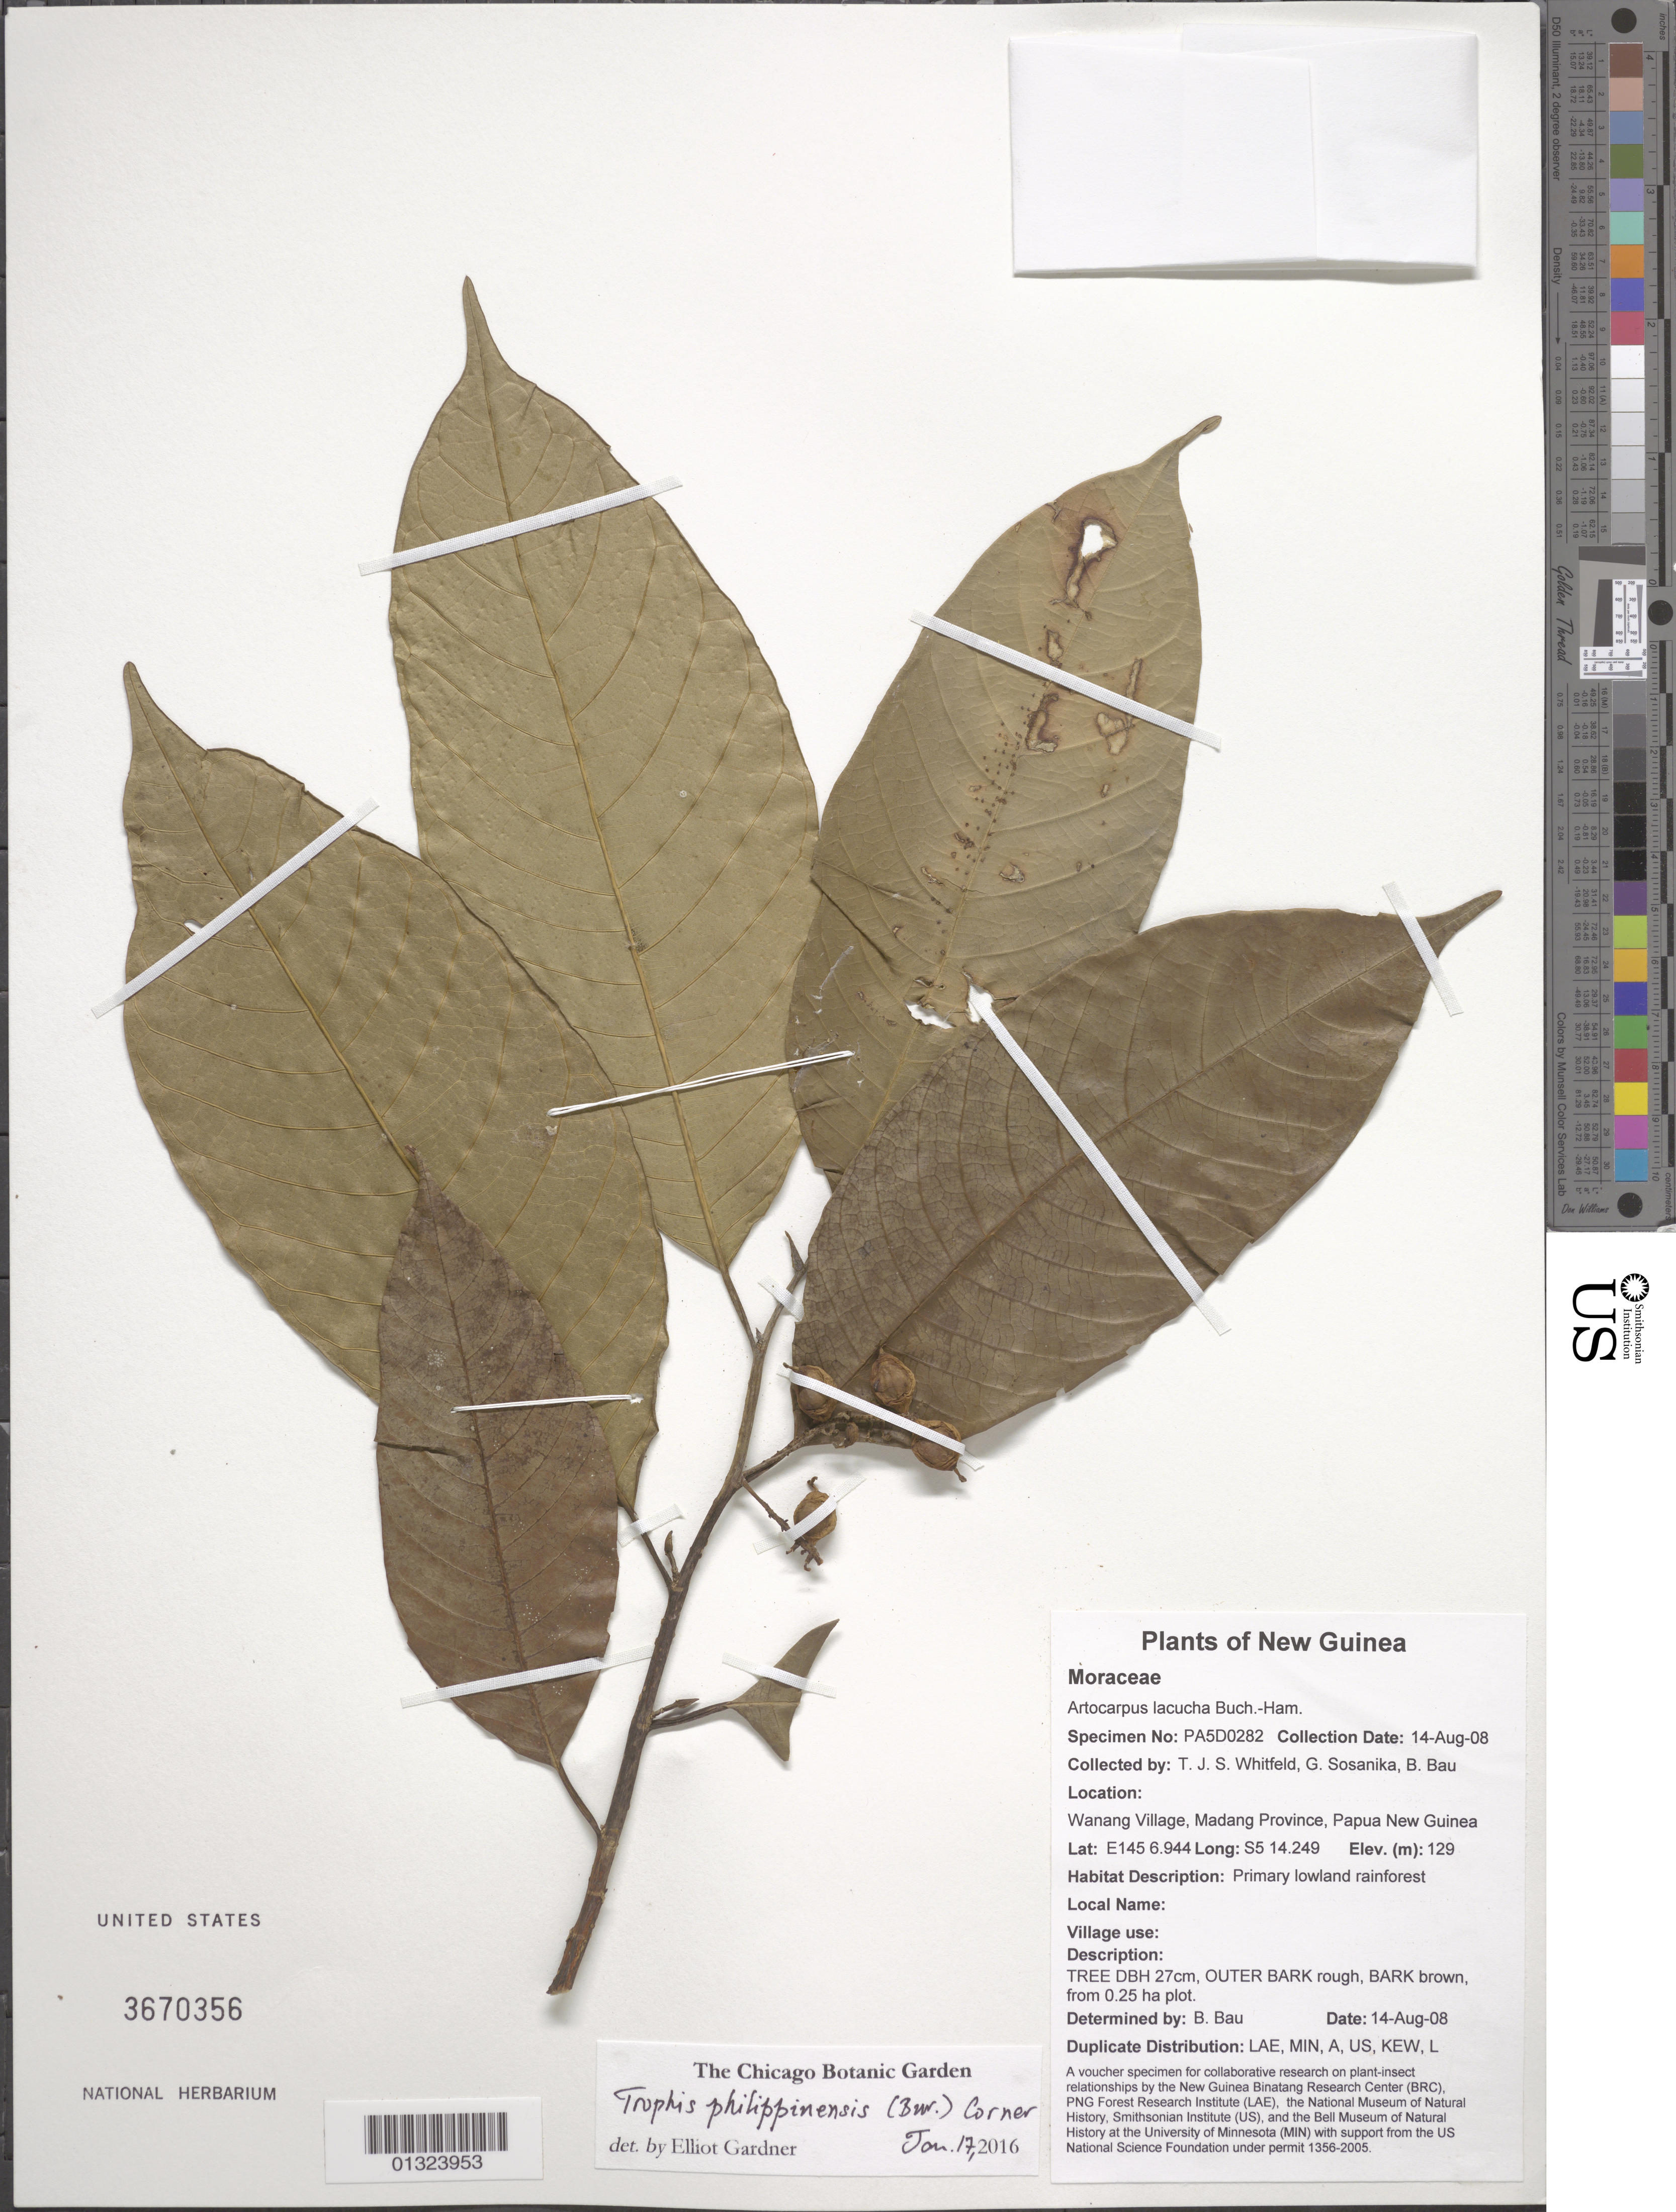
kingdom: Plantae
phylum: Tracheophyta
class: Magnoliopsida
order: Rosales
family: Moraceae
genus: Trophis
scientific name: Trophis phillipinensis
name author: Corner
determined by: Gardner, E.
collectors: T. Whitfeld, G. Sosanika & B. Bau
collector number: PA5D0282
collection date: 2008-08-14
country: Papua New Guinea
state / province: Madang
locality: Wanang Village.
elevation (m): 129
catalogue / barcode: US 3670356